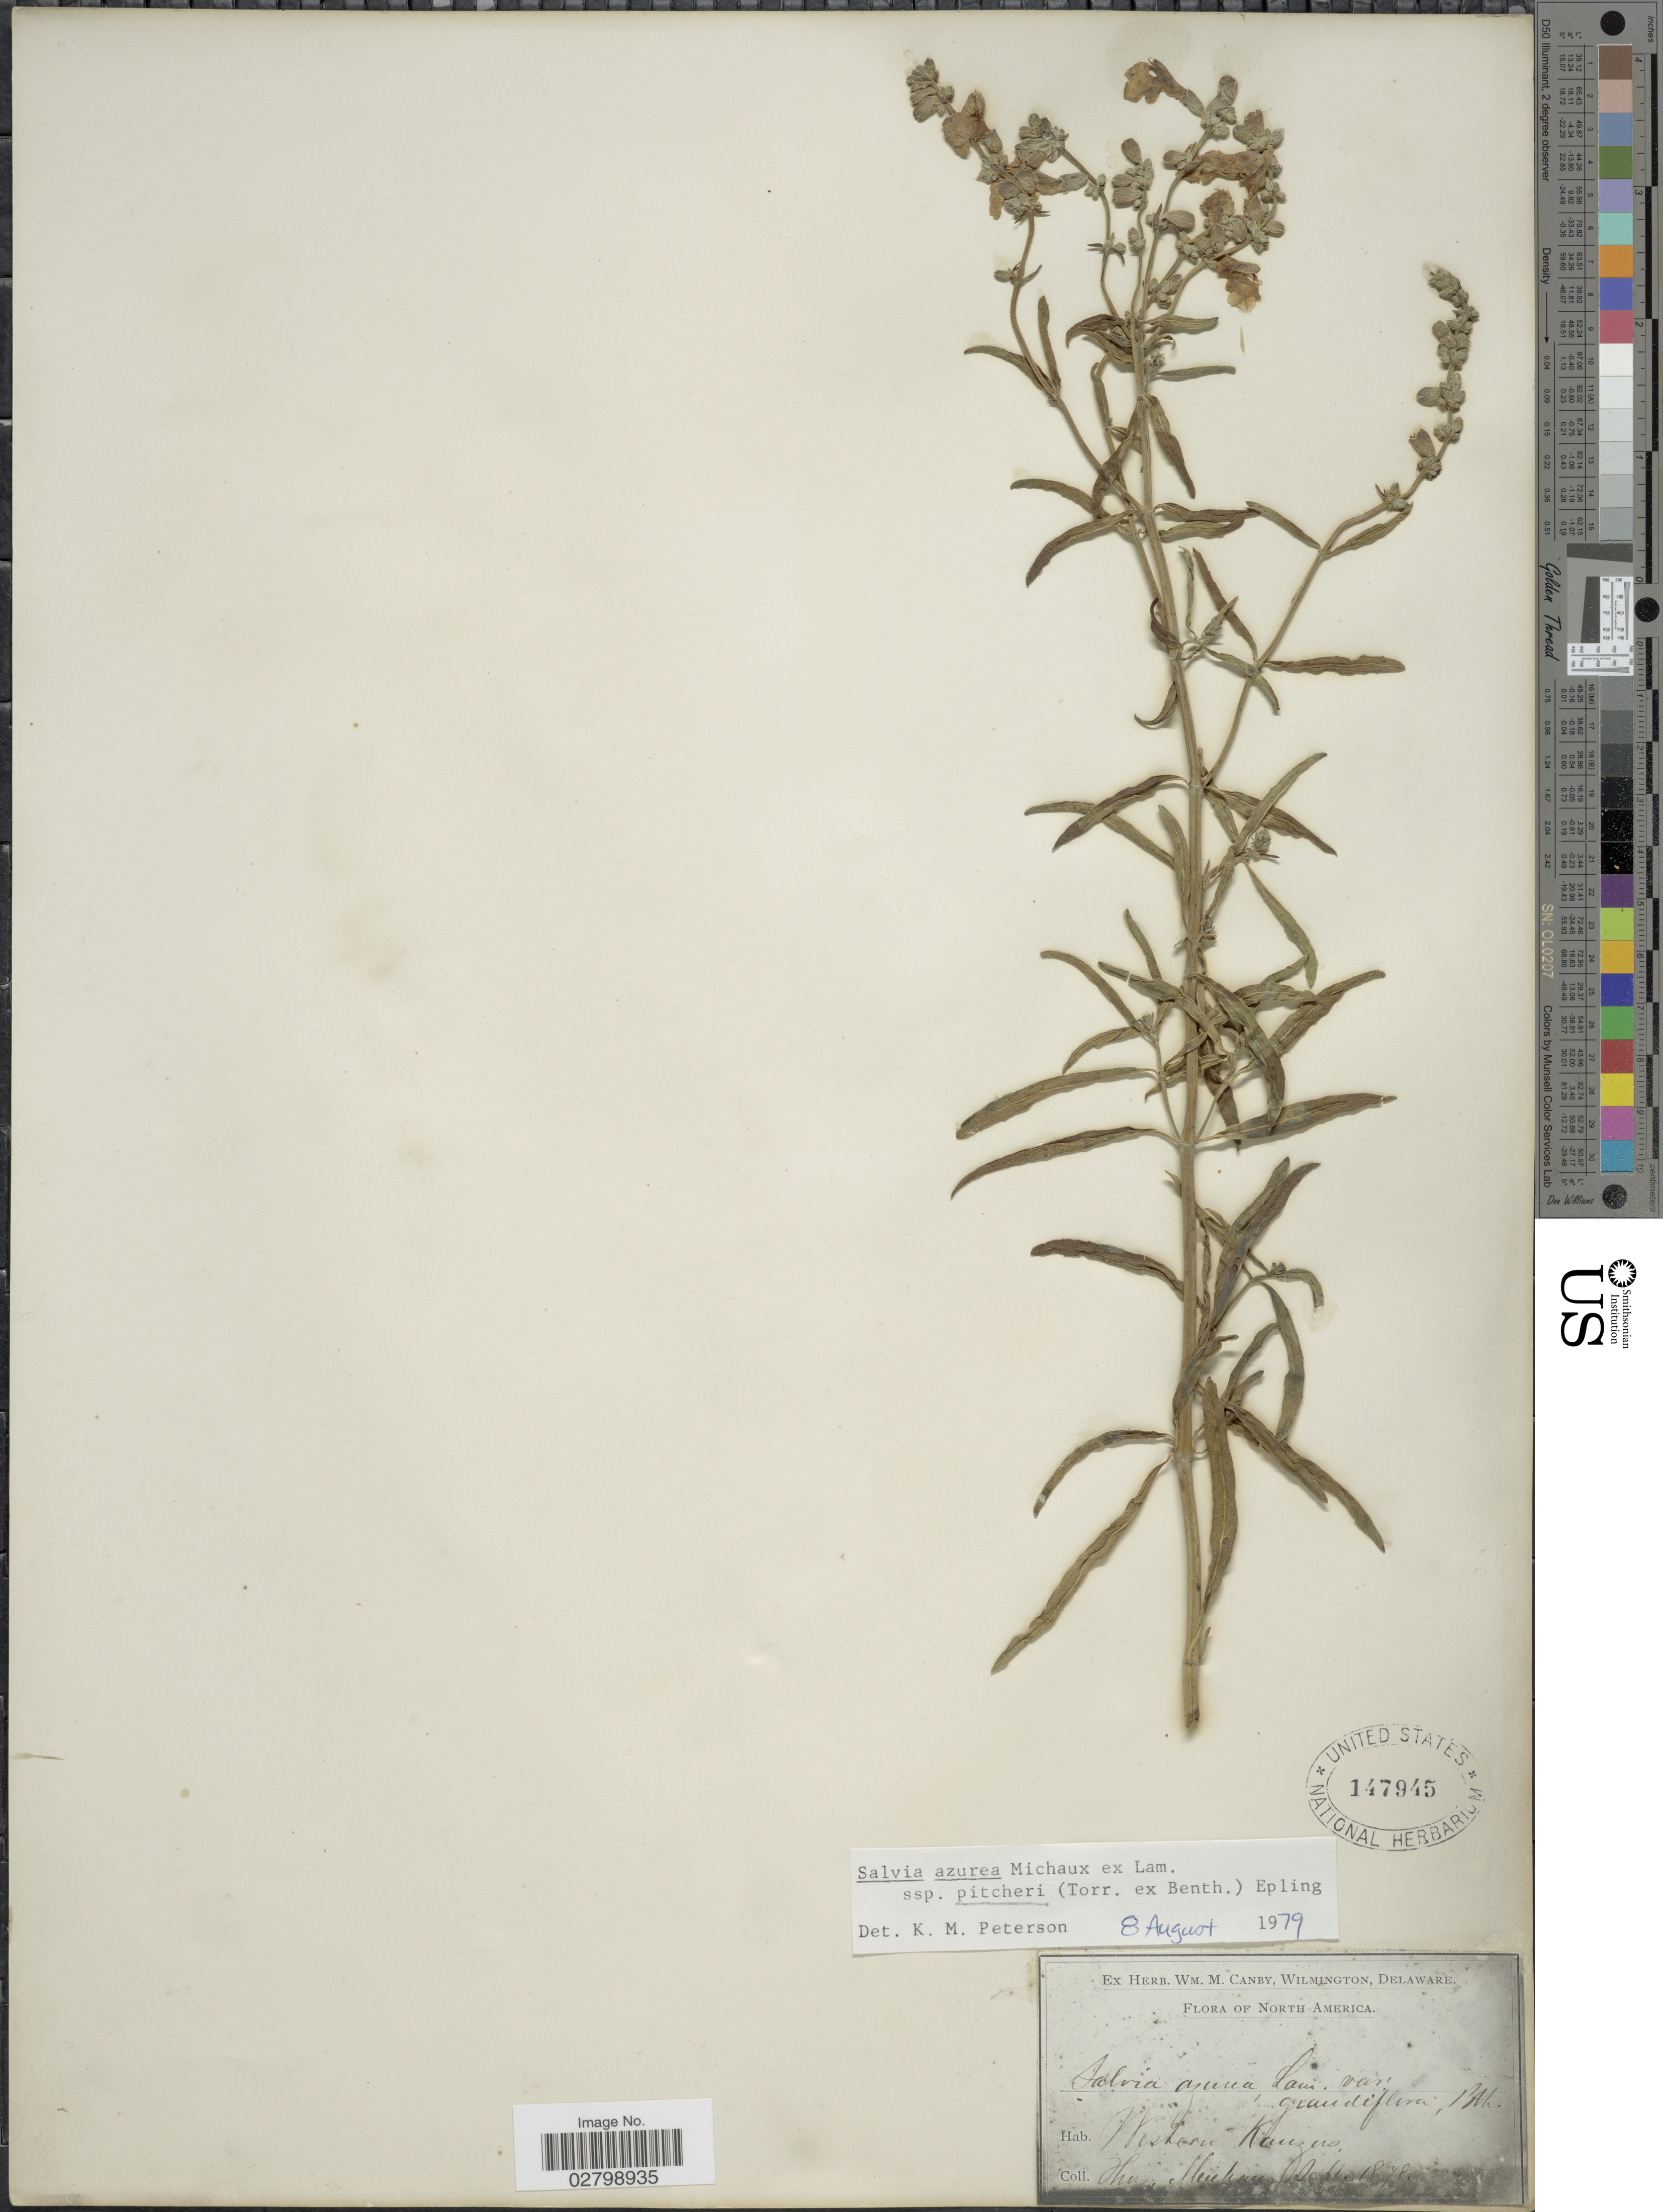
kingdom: Plantae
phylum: Tracheophyta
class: Magnoliopsida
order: Lamiales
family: Lamiaceae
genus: Salvia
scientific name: Salvia azurea subsp. pitcheri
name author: Michx. ex Lam.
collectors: T. Meehan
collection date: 1878-09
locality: North America. Western Kanzero [interpreted]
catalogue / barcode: US 147945